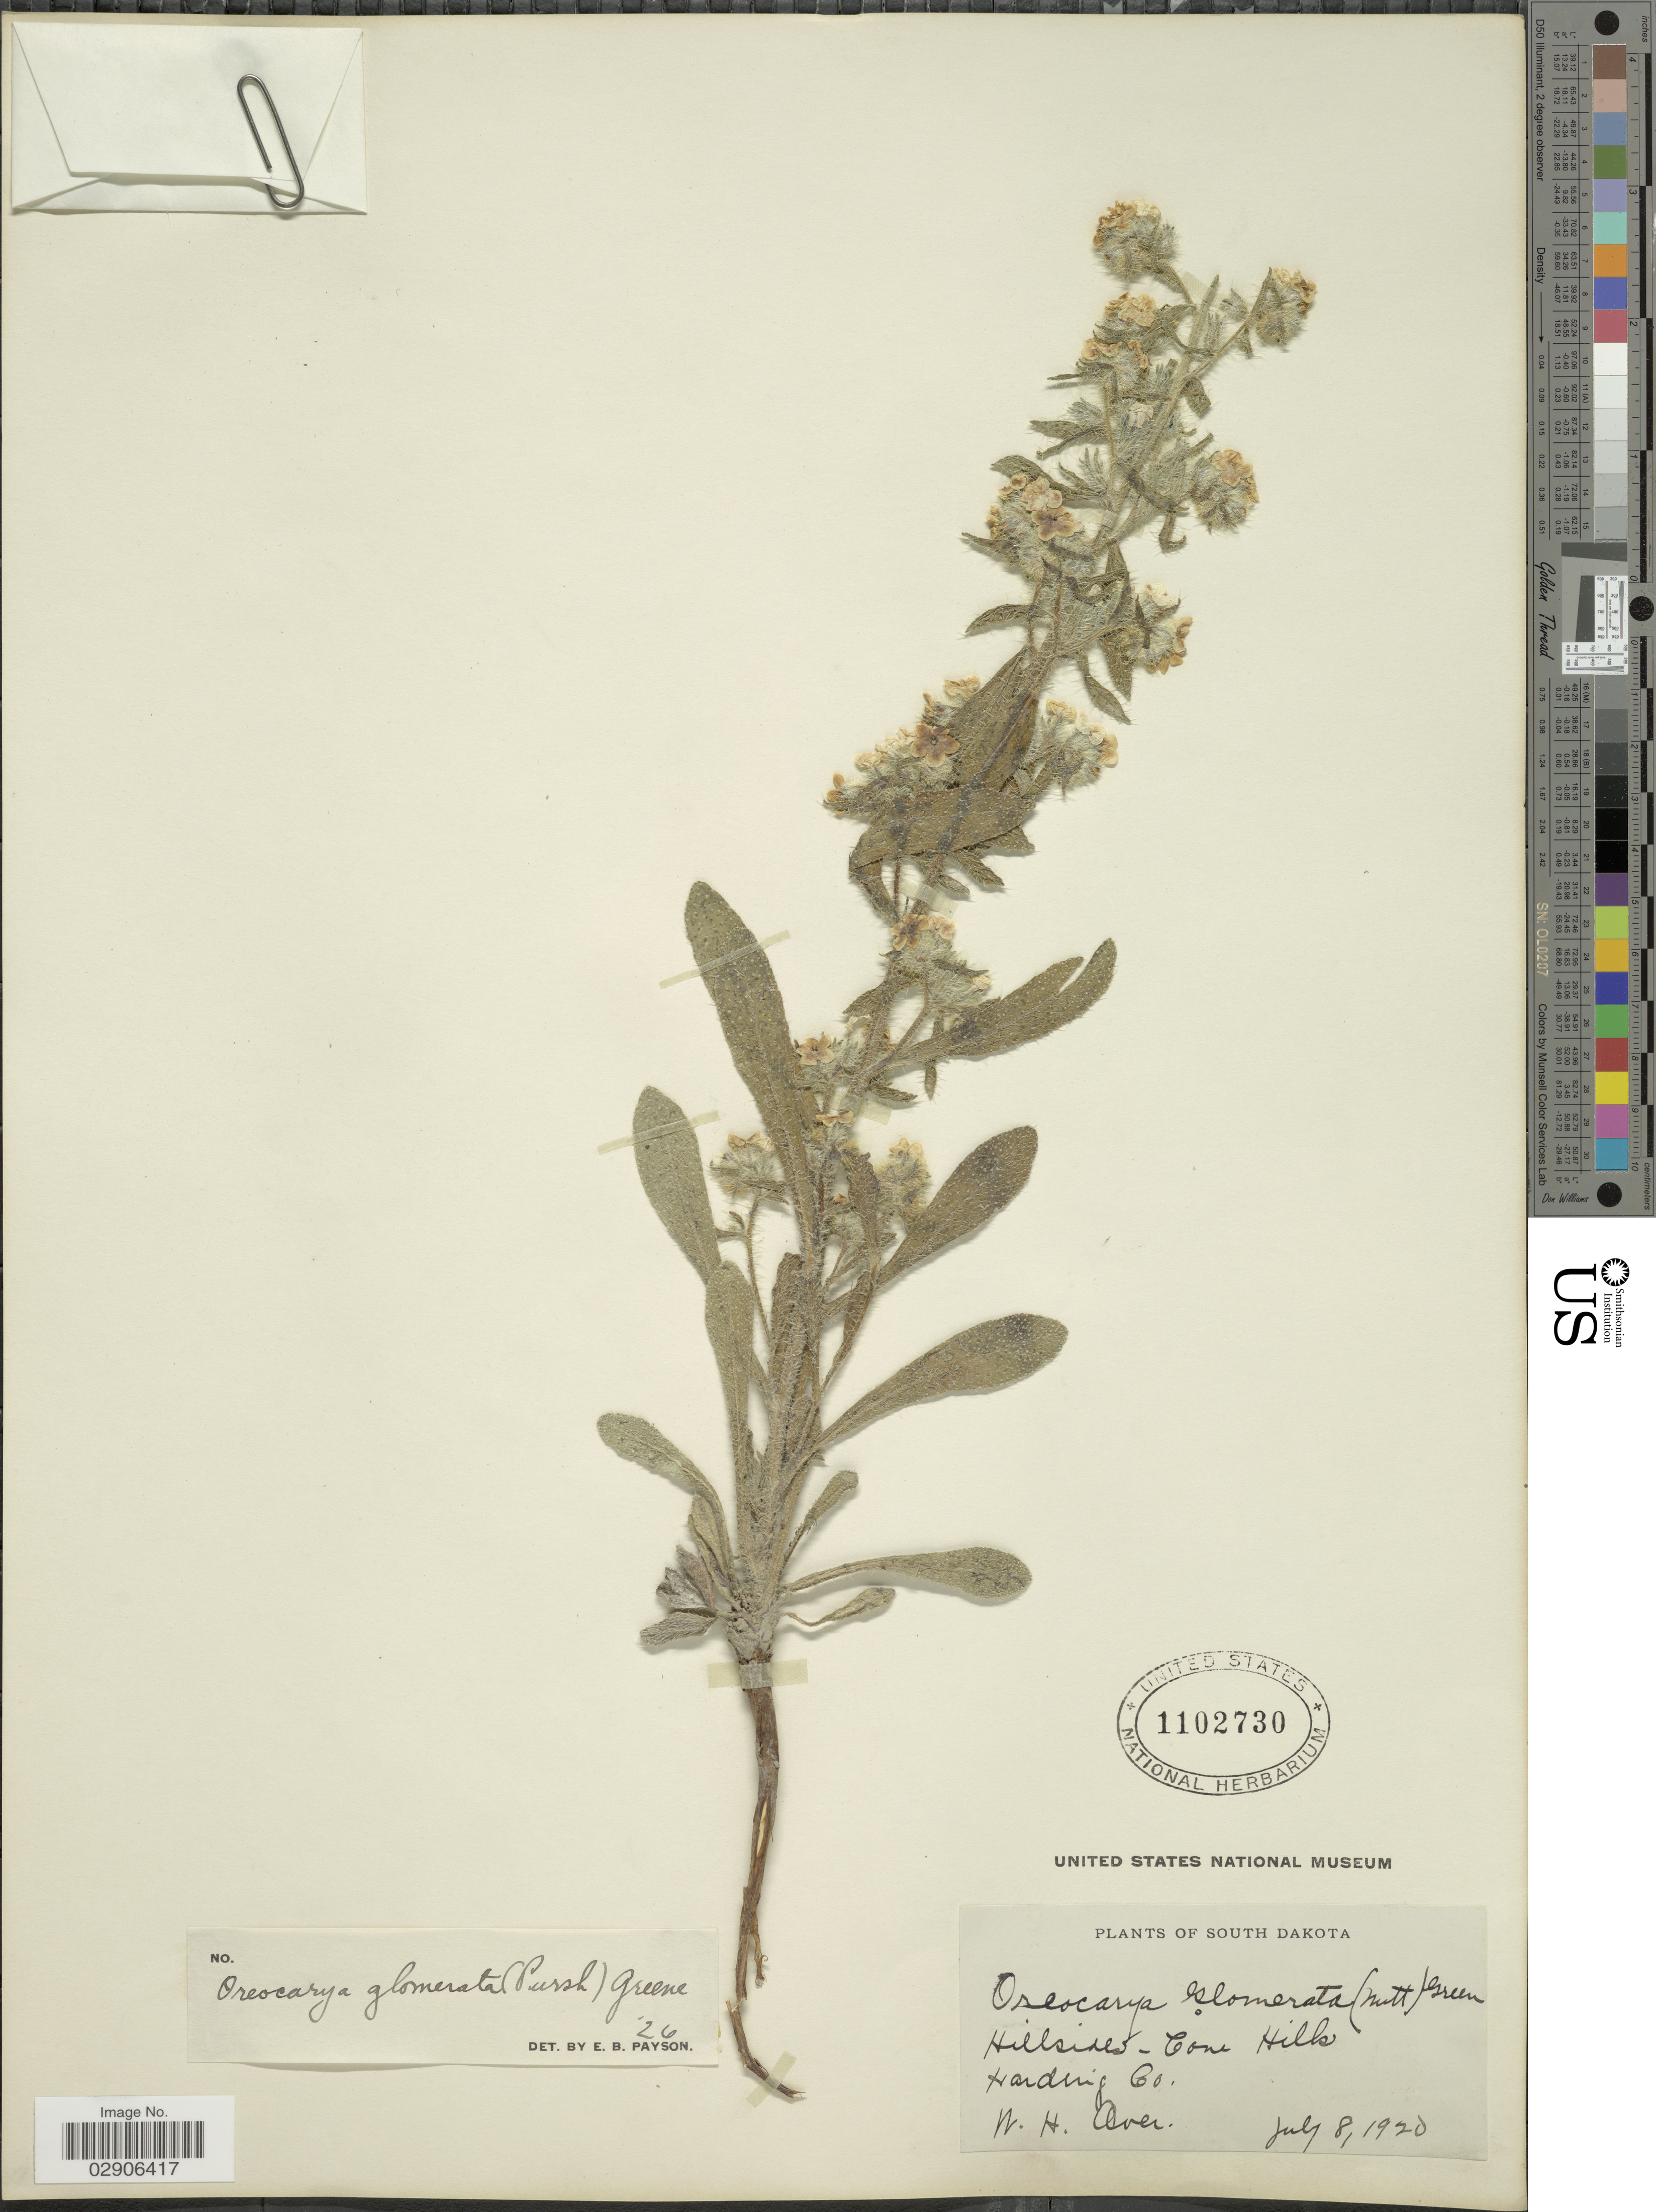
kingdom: Plantae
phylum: Tracheophyta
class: Magnoliopsida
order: Boraginales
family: Boraginaceae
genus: Oreocarya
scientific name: Oreocarya glomerata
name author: (Pursh) Greene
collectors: W. Over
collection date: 1920-07-08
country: United States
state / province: South Dakota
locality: Hillsides - Cone Hills. Harding Co.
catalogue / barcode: US 1102730